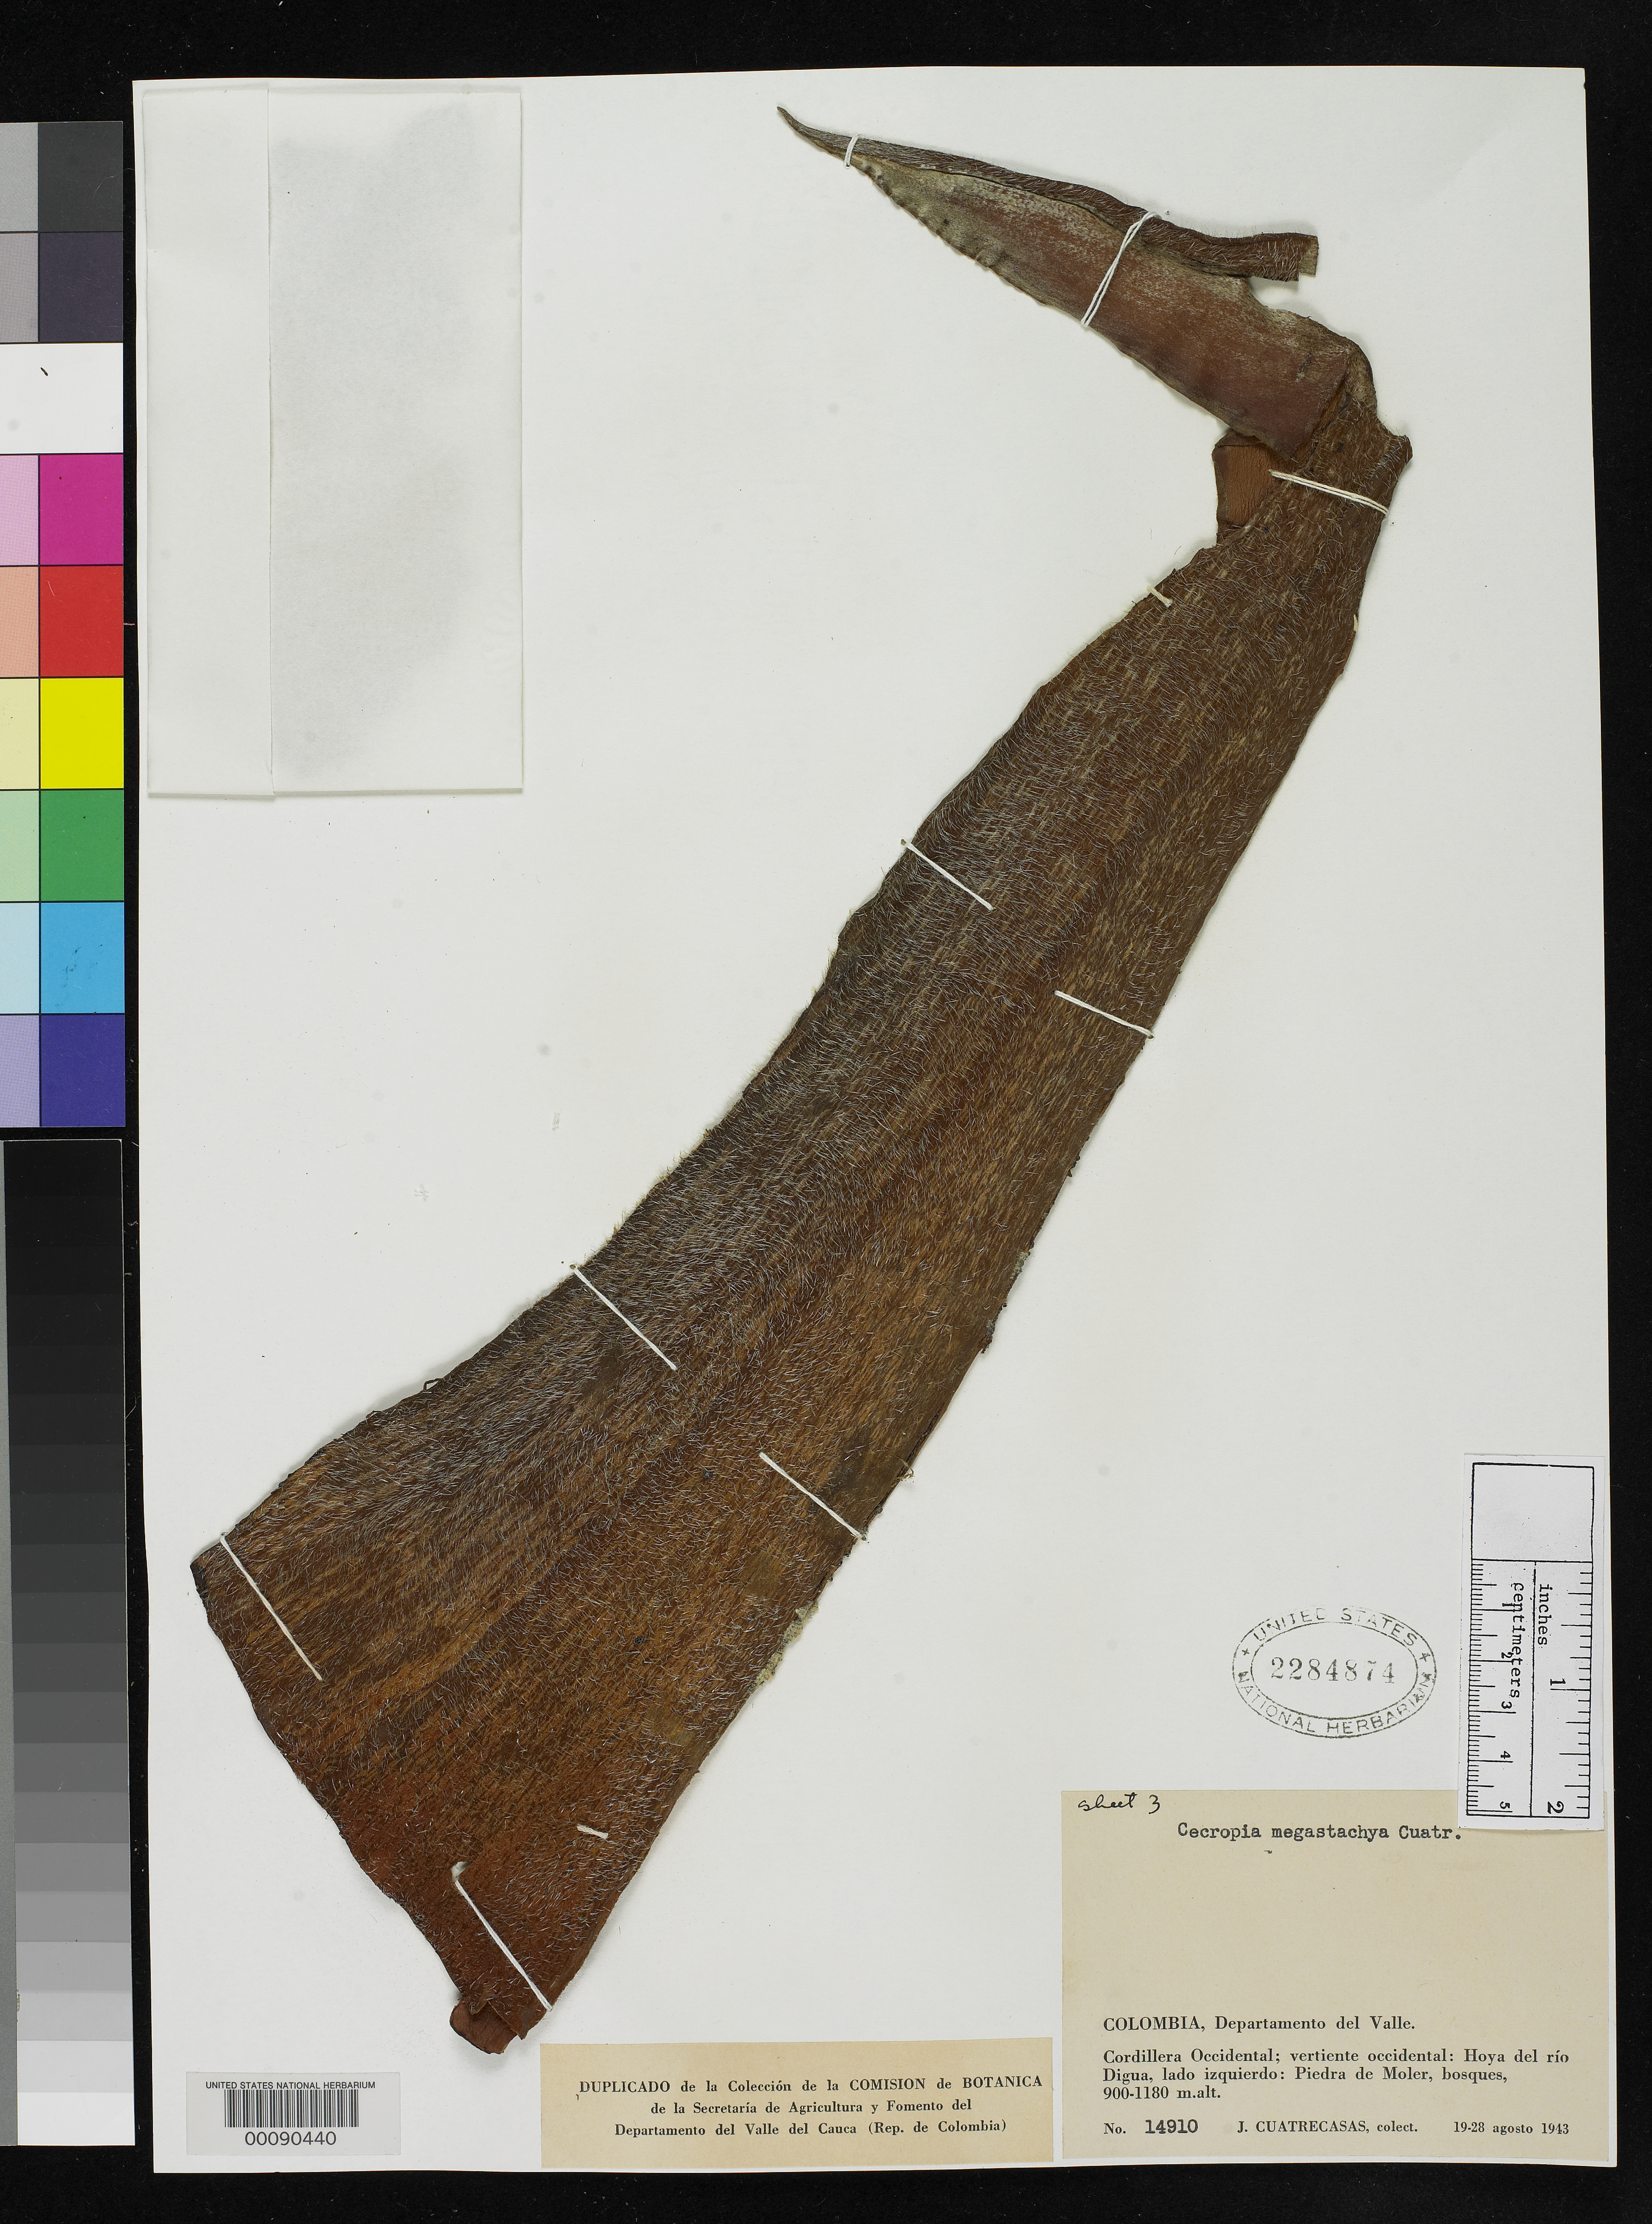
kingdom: Plantae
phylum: Tracheophyta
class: Magnoliopsida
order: Rosales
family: Urticaceae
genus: Cecropia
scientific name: Cecropia megastachya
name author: Cuatrec.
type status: Isotype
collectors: J. Cuatrecasas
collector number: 14910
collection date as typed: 19 Aug 1943 to 28 Aug 1943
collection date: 1943-08-19/1943-08-28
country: Colombia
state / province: Valle del Cauca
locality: W slope, Cordillera Occidental, Hoya del Rio Digua, Piedra de Moler.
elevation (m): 900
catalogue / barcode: US 2284874